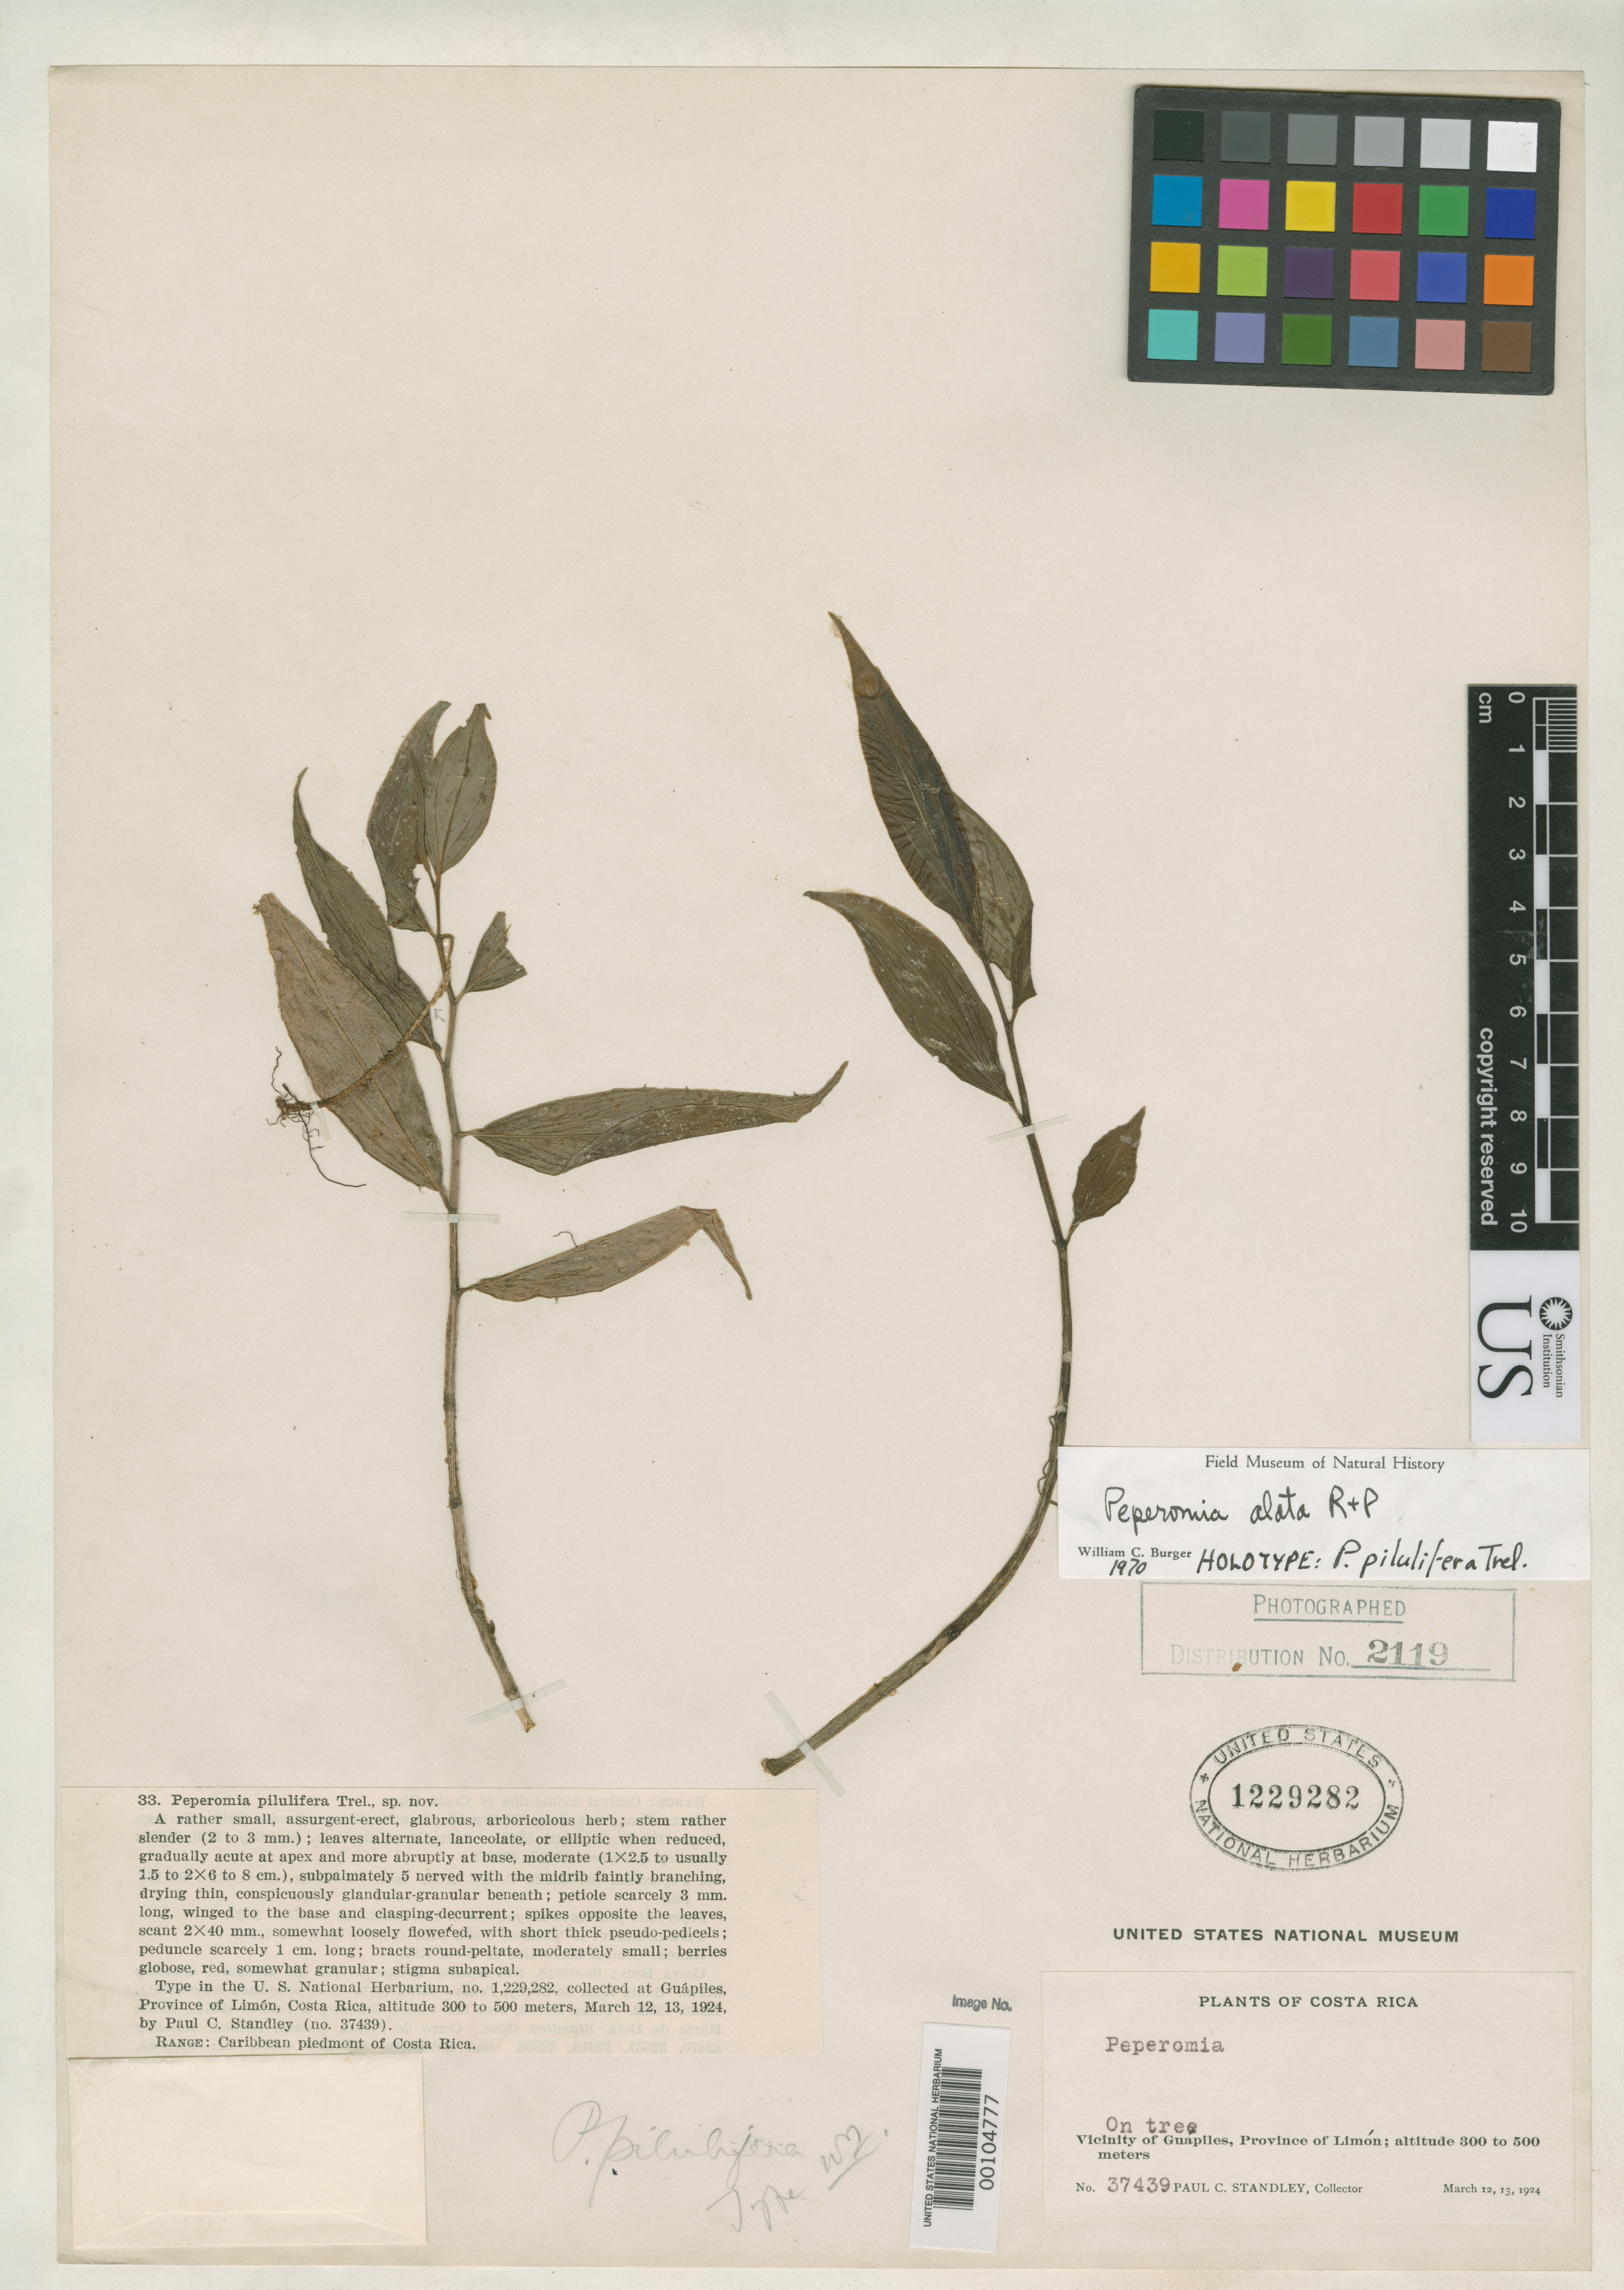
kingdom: Plantae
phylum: Tracheophyta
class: Magnoliopsida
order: Piperales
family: Piperaceae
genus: Peperomia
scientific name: Peperomia pilulifera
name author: Trel.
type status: Holotype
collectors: P. C. Standley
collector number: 37439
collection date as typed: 12 Mar 1924 to 13 Mar 1924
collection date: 1924-03-12/1924-03-13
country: Costa Rica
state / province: Limón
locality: Guapiles.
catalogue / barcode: US 1229282